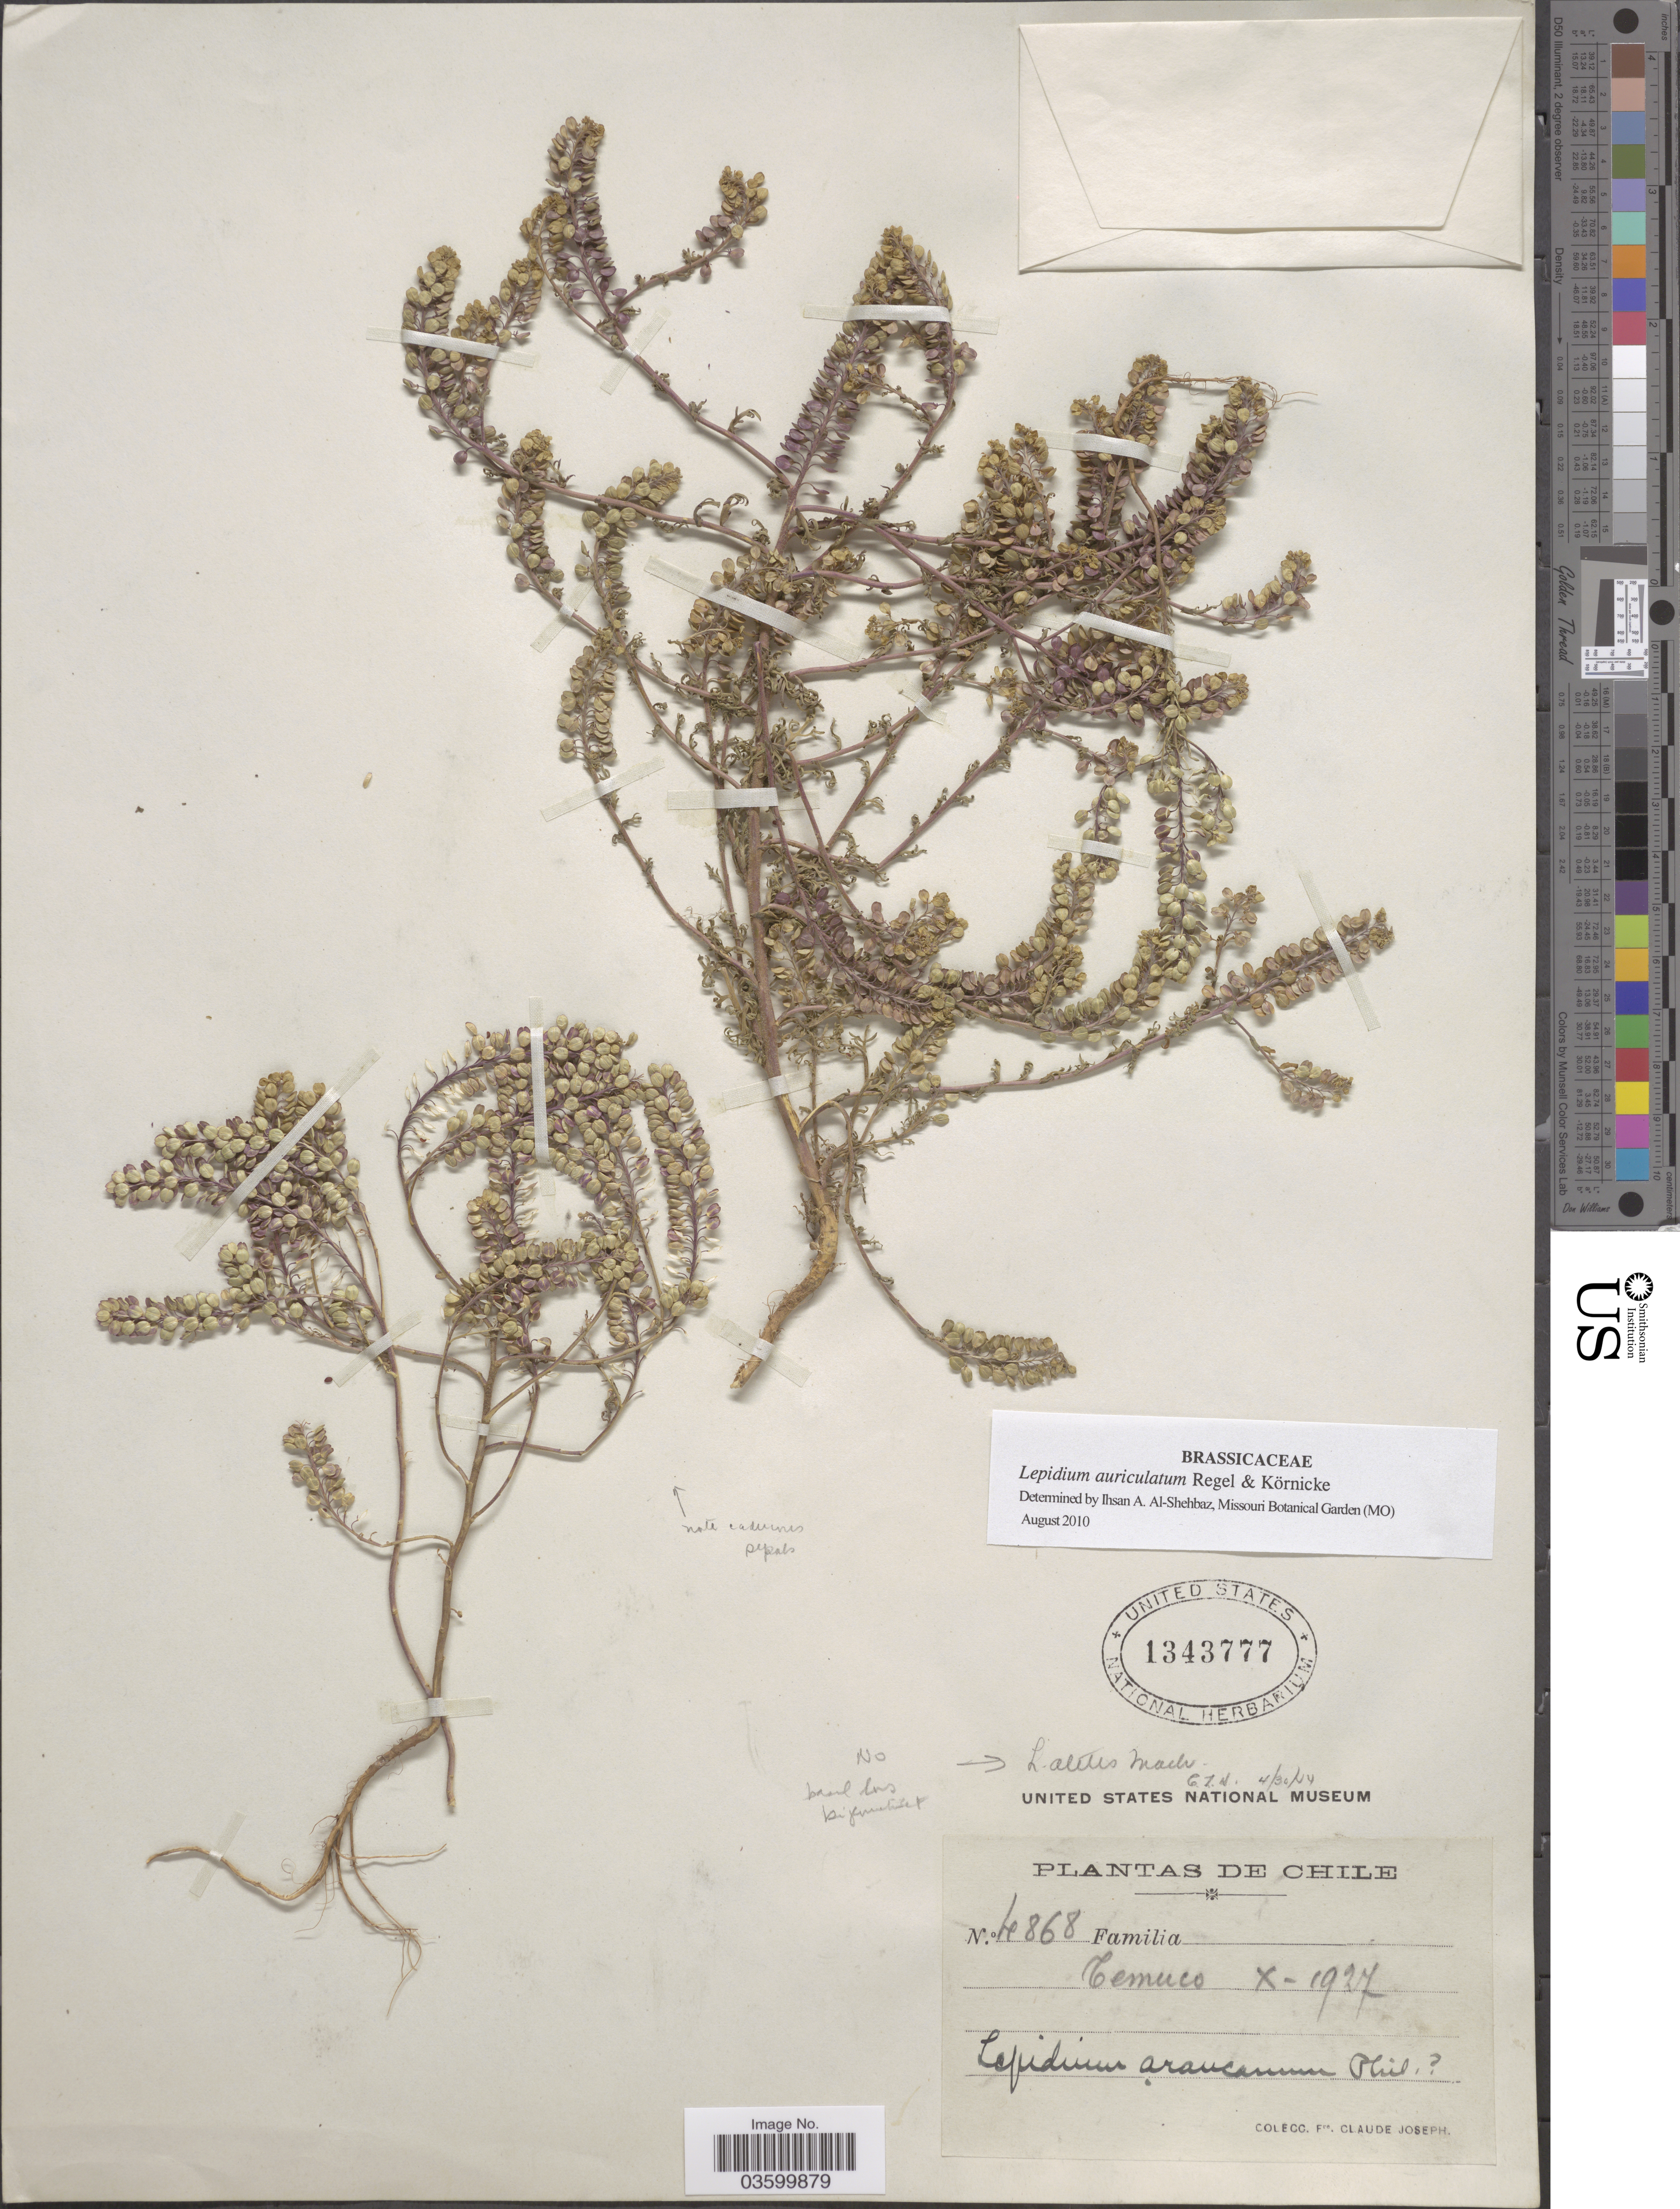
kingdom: Plantae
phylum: Tracheophyta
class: Magnoliopsida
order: Brassicales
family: Brassicaceae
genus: Lepidium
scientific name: Lepidium auriculatum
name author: Regel & Körn.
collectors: Bro. Claude-Joseph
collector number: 4868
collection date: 1927-10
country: Chile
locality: Temuco.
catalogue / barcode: US 1343777